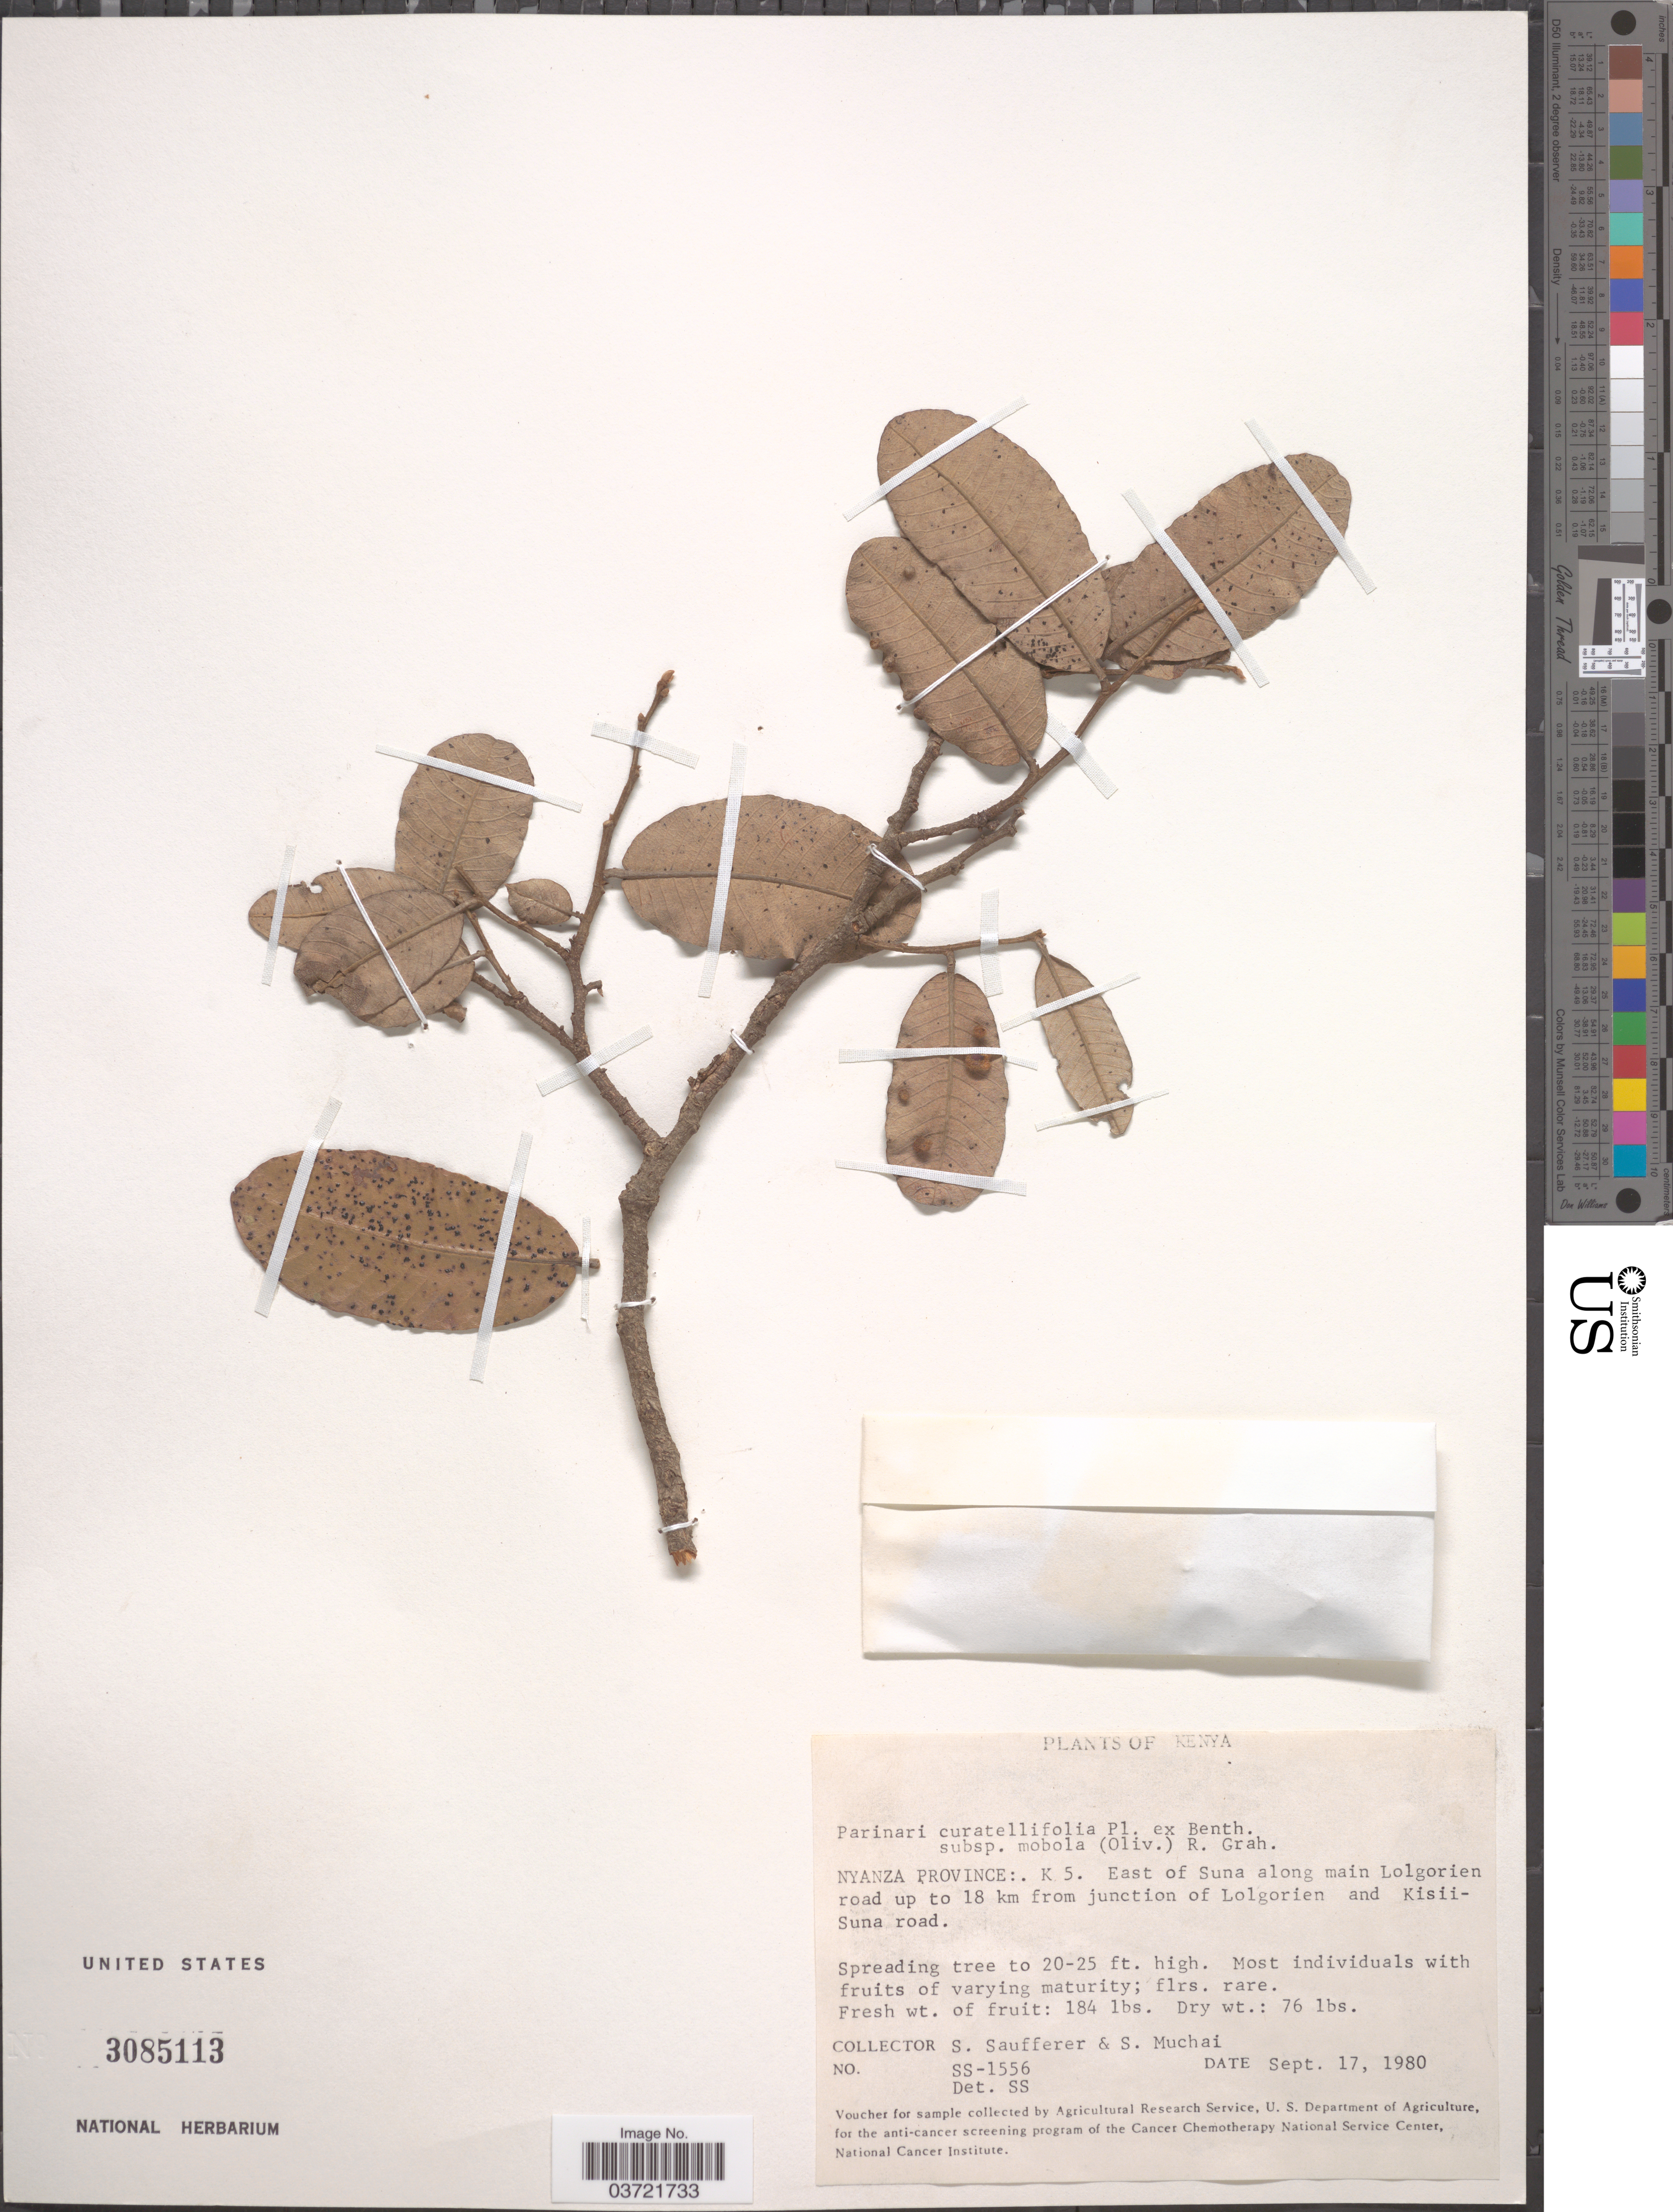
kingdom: Plantae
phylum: Tracheophyta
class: Magnoliopsida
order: Malpighiales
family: Chrysobalanaceae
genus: Parinari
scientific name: Parinari curatellifolia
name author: Planch. ex Benth.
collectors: S. Saufferer & S. Muchai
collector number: SS-1556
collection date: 1980-09-17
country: Kenya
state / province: Migori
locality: K 5. East of Suna along main Lolgorien road up to 18 km from junction of Lolgorien and Kisii-Suna road.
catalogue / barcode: US 3085113